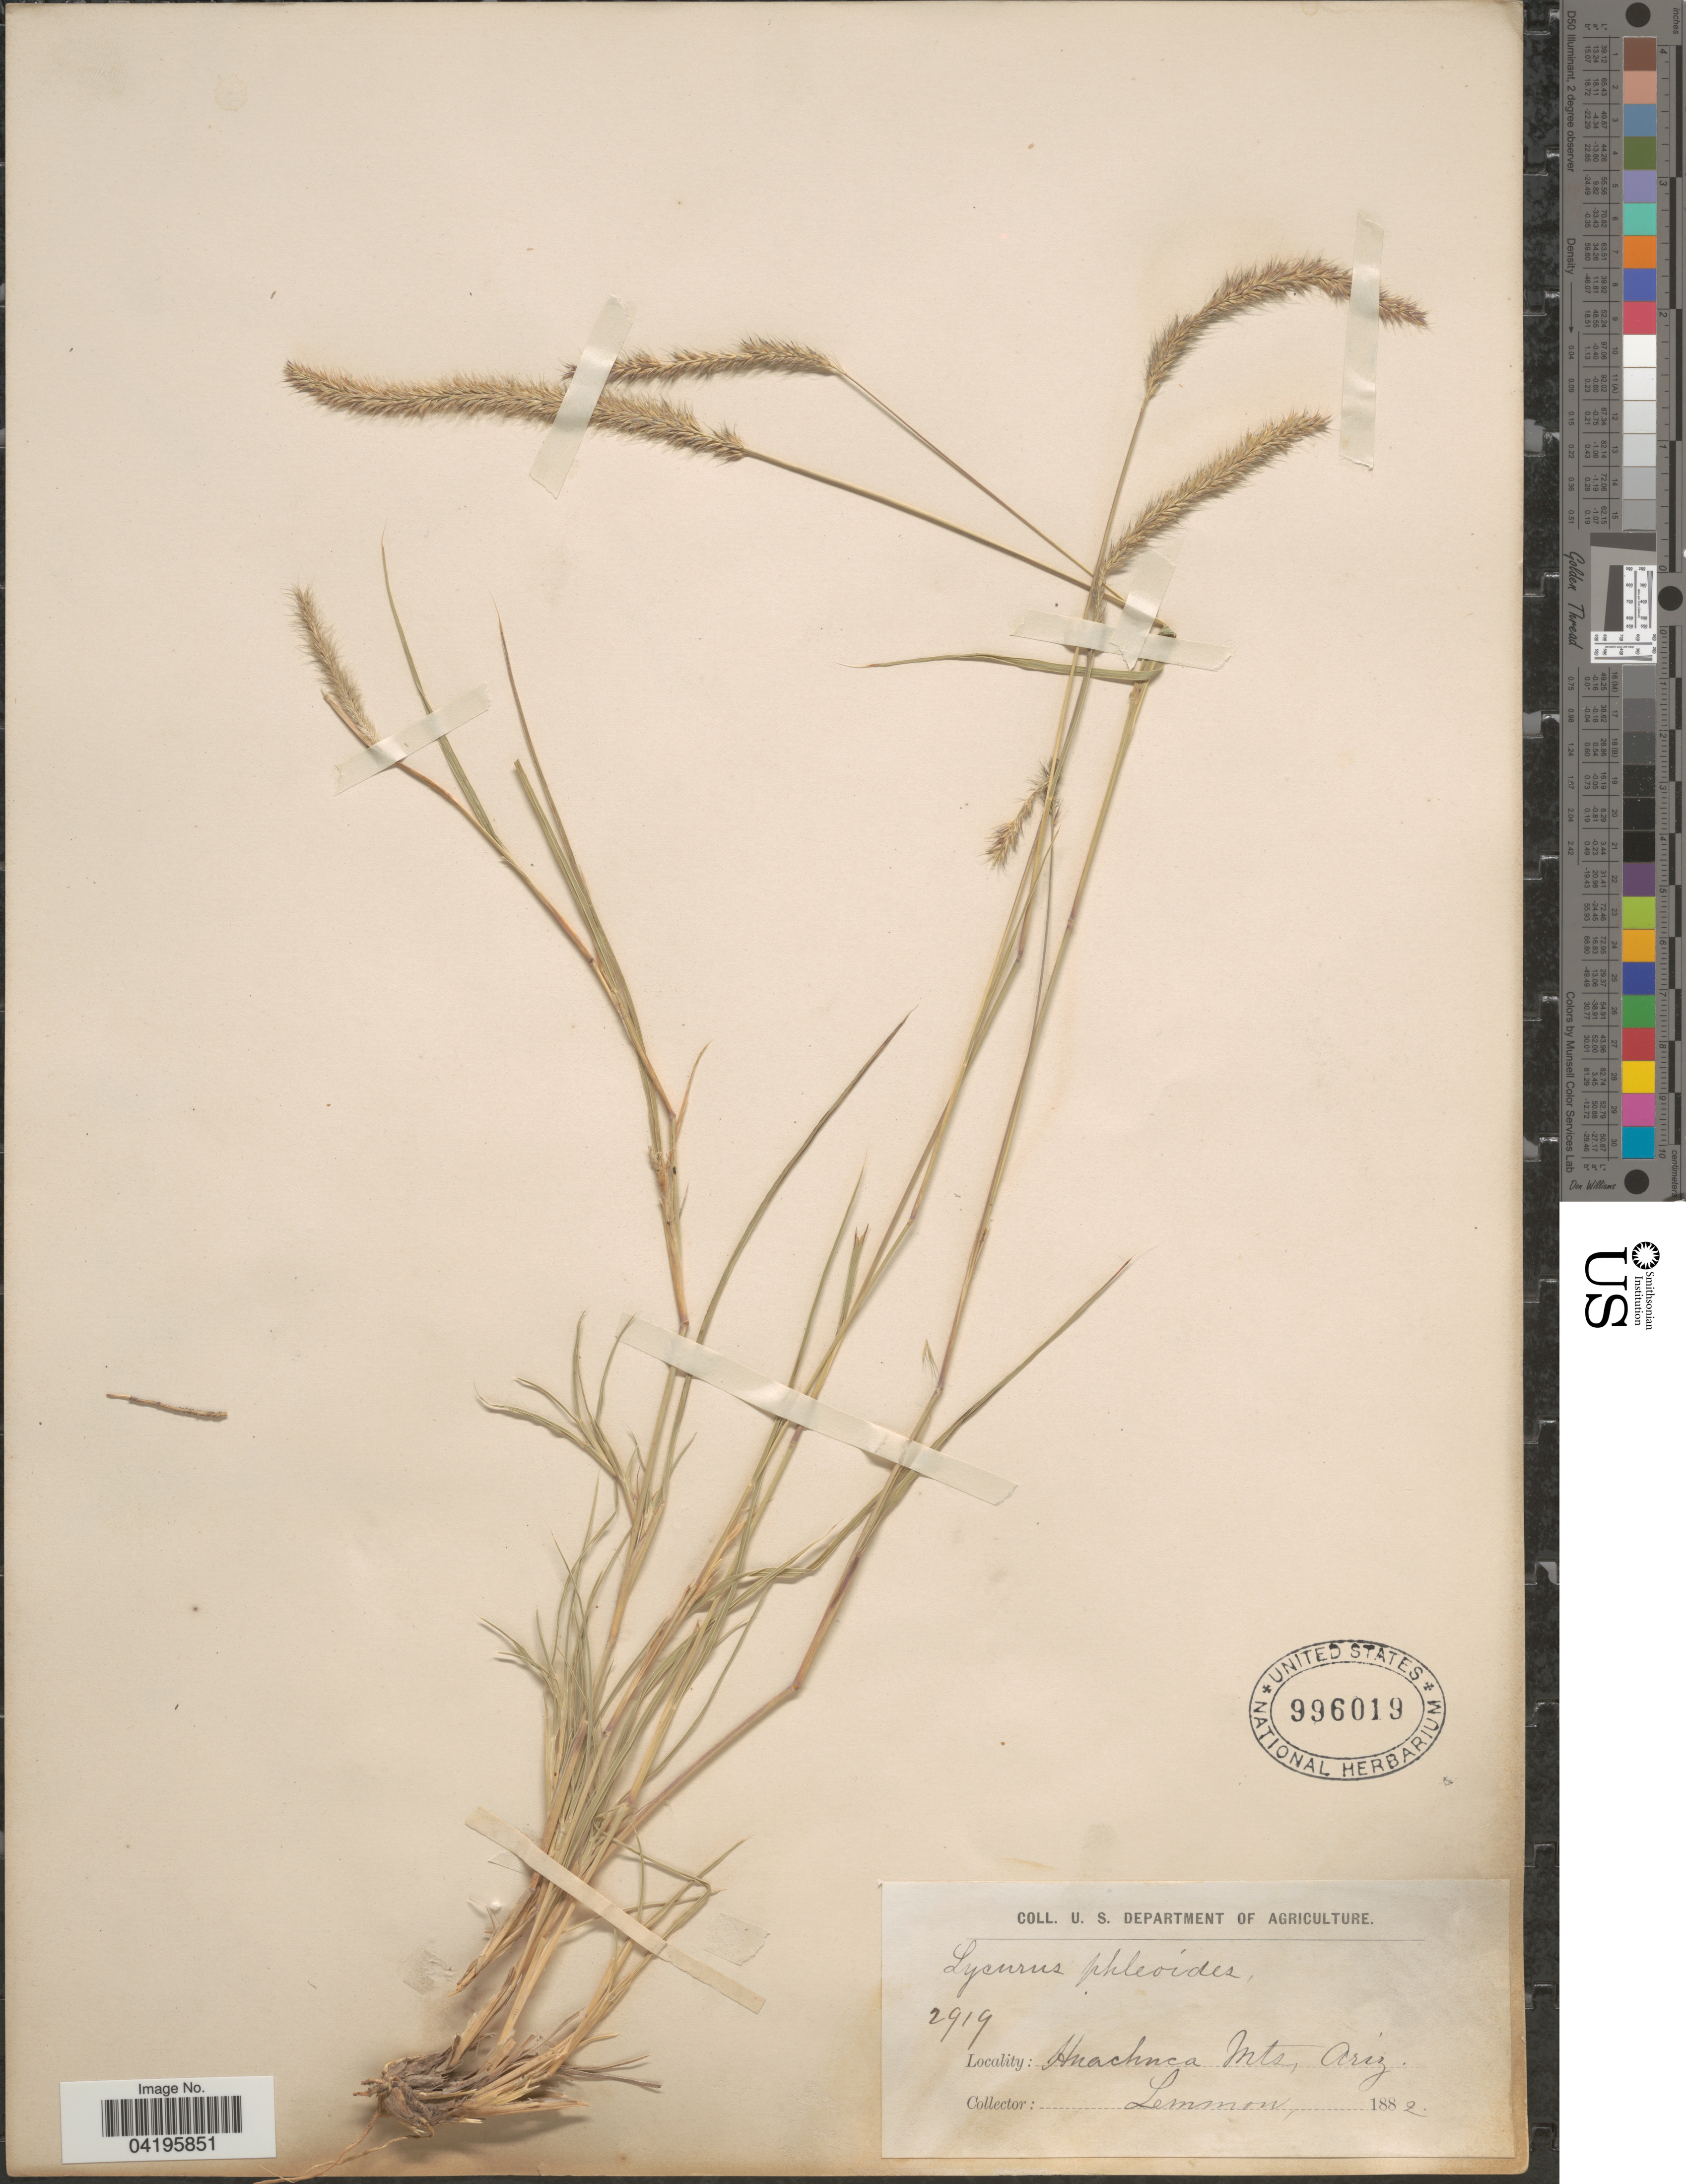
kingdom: Plantae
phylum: Tracheophyta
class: Liliopsida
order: Poales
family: Poaceae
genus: Muhlenbergia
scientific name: Muhlenbergia phleoides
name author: (Kunth) Columbus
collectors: -- Lemmon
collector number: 2919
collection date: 1882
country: United States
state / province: Arizona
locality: Huachuca Mts.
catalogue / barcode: US 996019